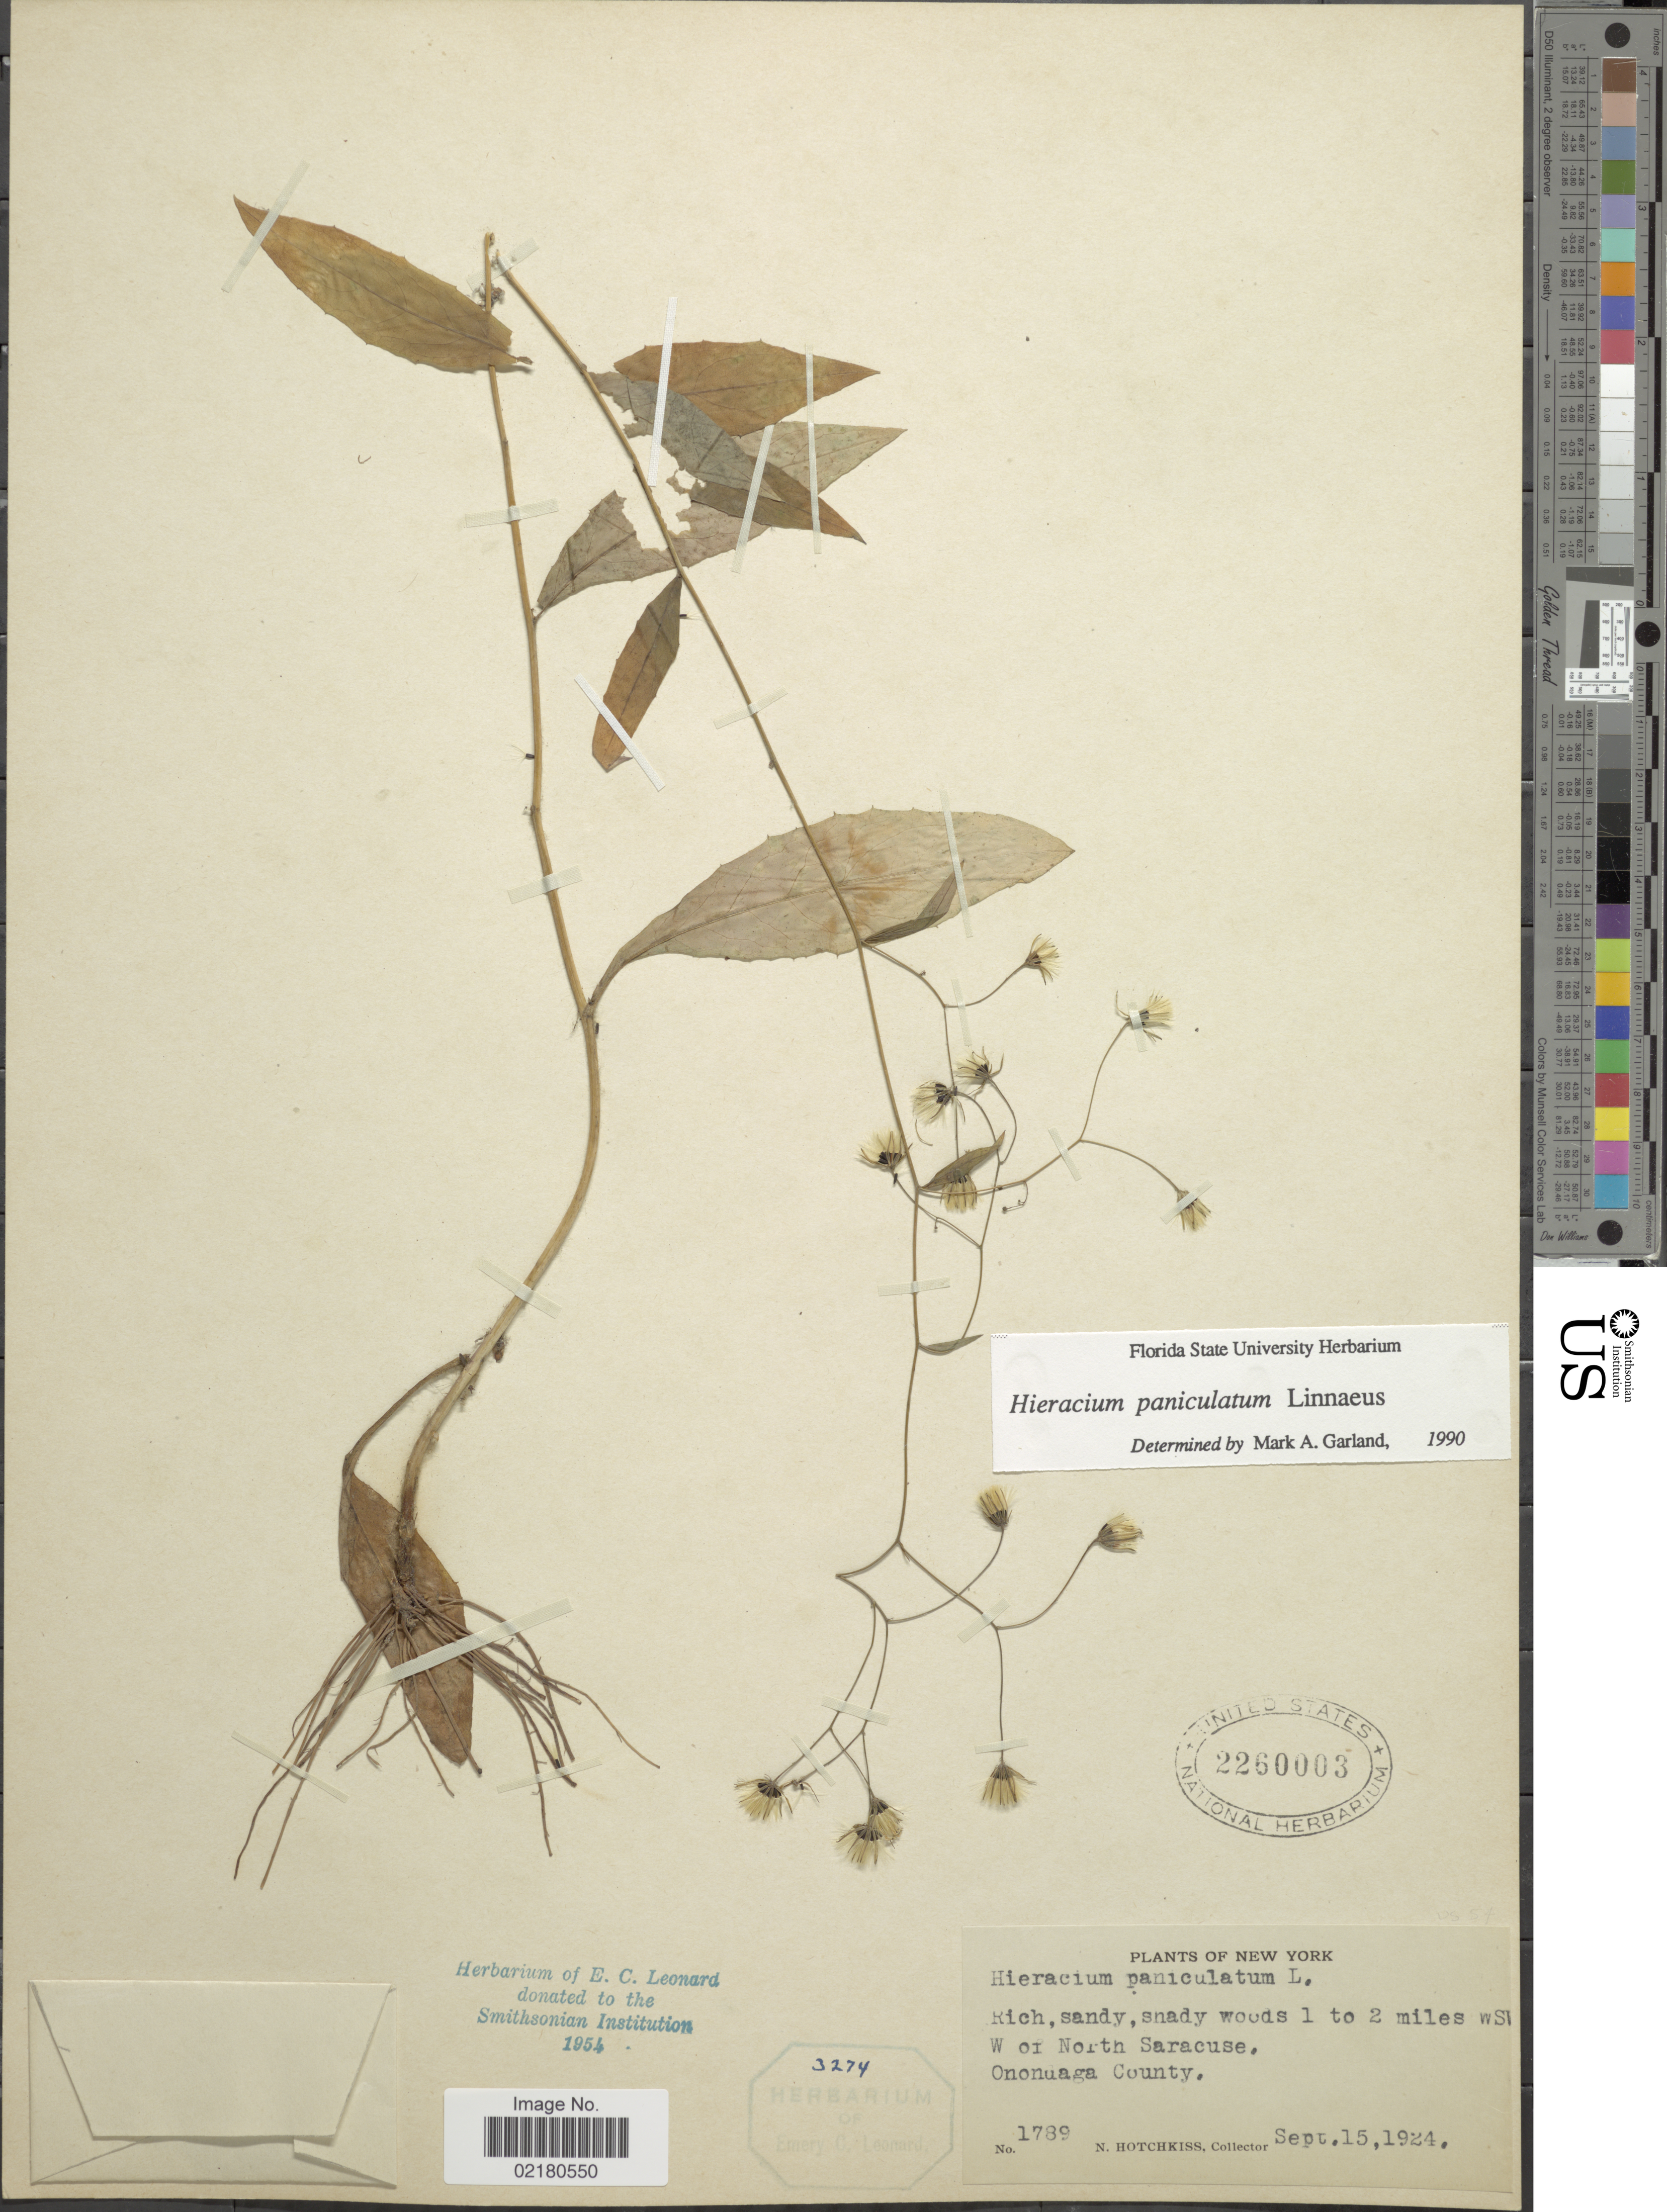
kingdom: Plantae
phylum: Tracheophyta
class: Magnoliopsida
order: Asterales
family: Asteraceae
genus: Hieracium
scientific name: Hieracium paniculatum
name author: L.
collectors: N. Hotchkiss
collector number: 1789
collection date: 1924-09-15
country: United States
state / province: New York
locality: Rich, sandy, shady woods 1 to 2 miles WSW, W of North Saracuse, Onondaga County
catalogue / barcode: US 2260003